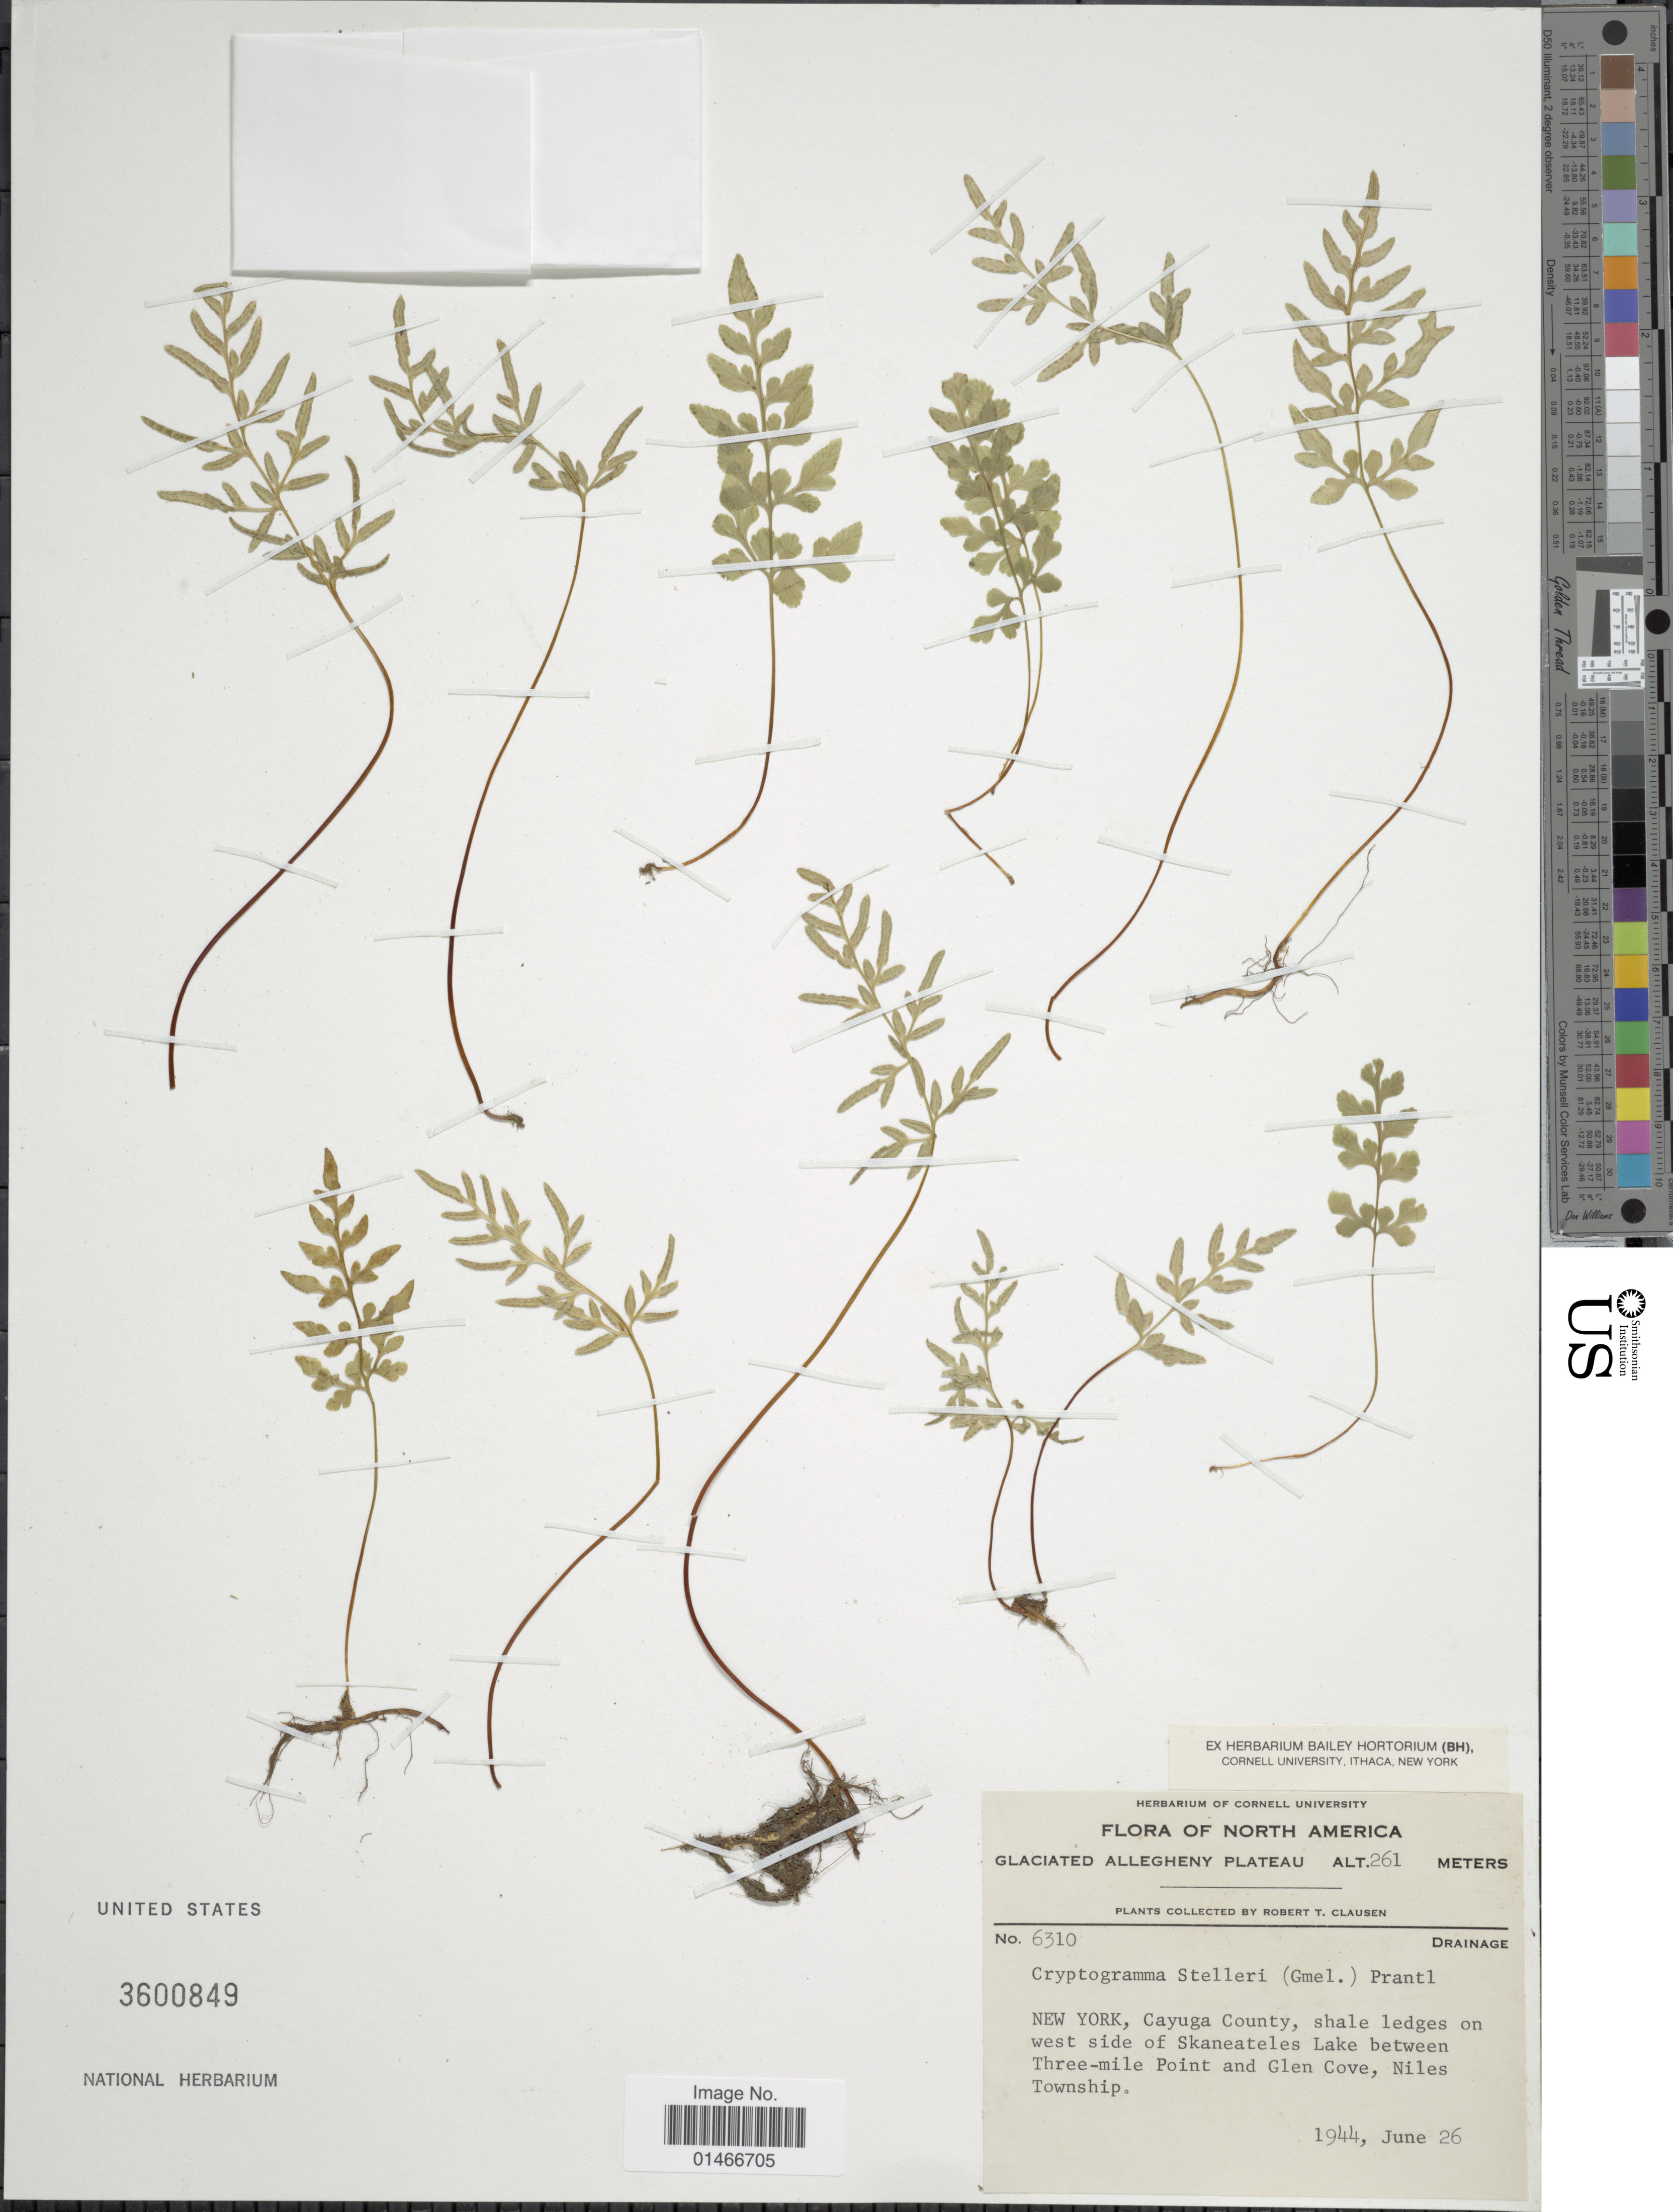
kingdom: Plantae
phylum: Tracheophyta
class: Polypodiopsida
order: Polypodiales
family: Pteridaceae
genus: Cryptogramma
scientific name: Cryptogramma stelleri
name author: (S.G. Gmel.) Prantl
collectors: R. T. Clausen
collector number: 6310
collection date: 1944-06-26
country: United States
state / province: New York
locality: North America. Glaciated Allegheny Plateau. Cayuga County, shale ledges on west side of Skaneateles Lake between Three-mile Point and Glen Cove, Niles Township.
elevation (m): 261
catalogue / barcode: US 3600849